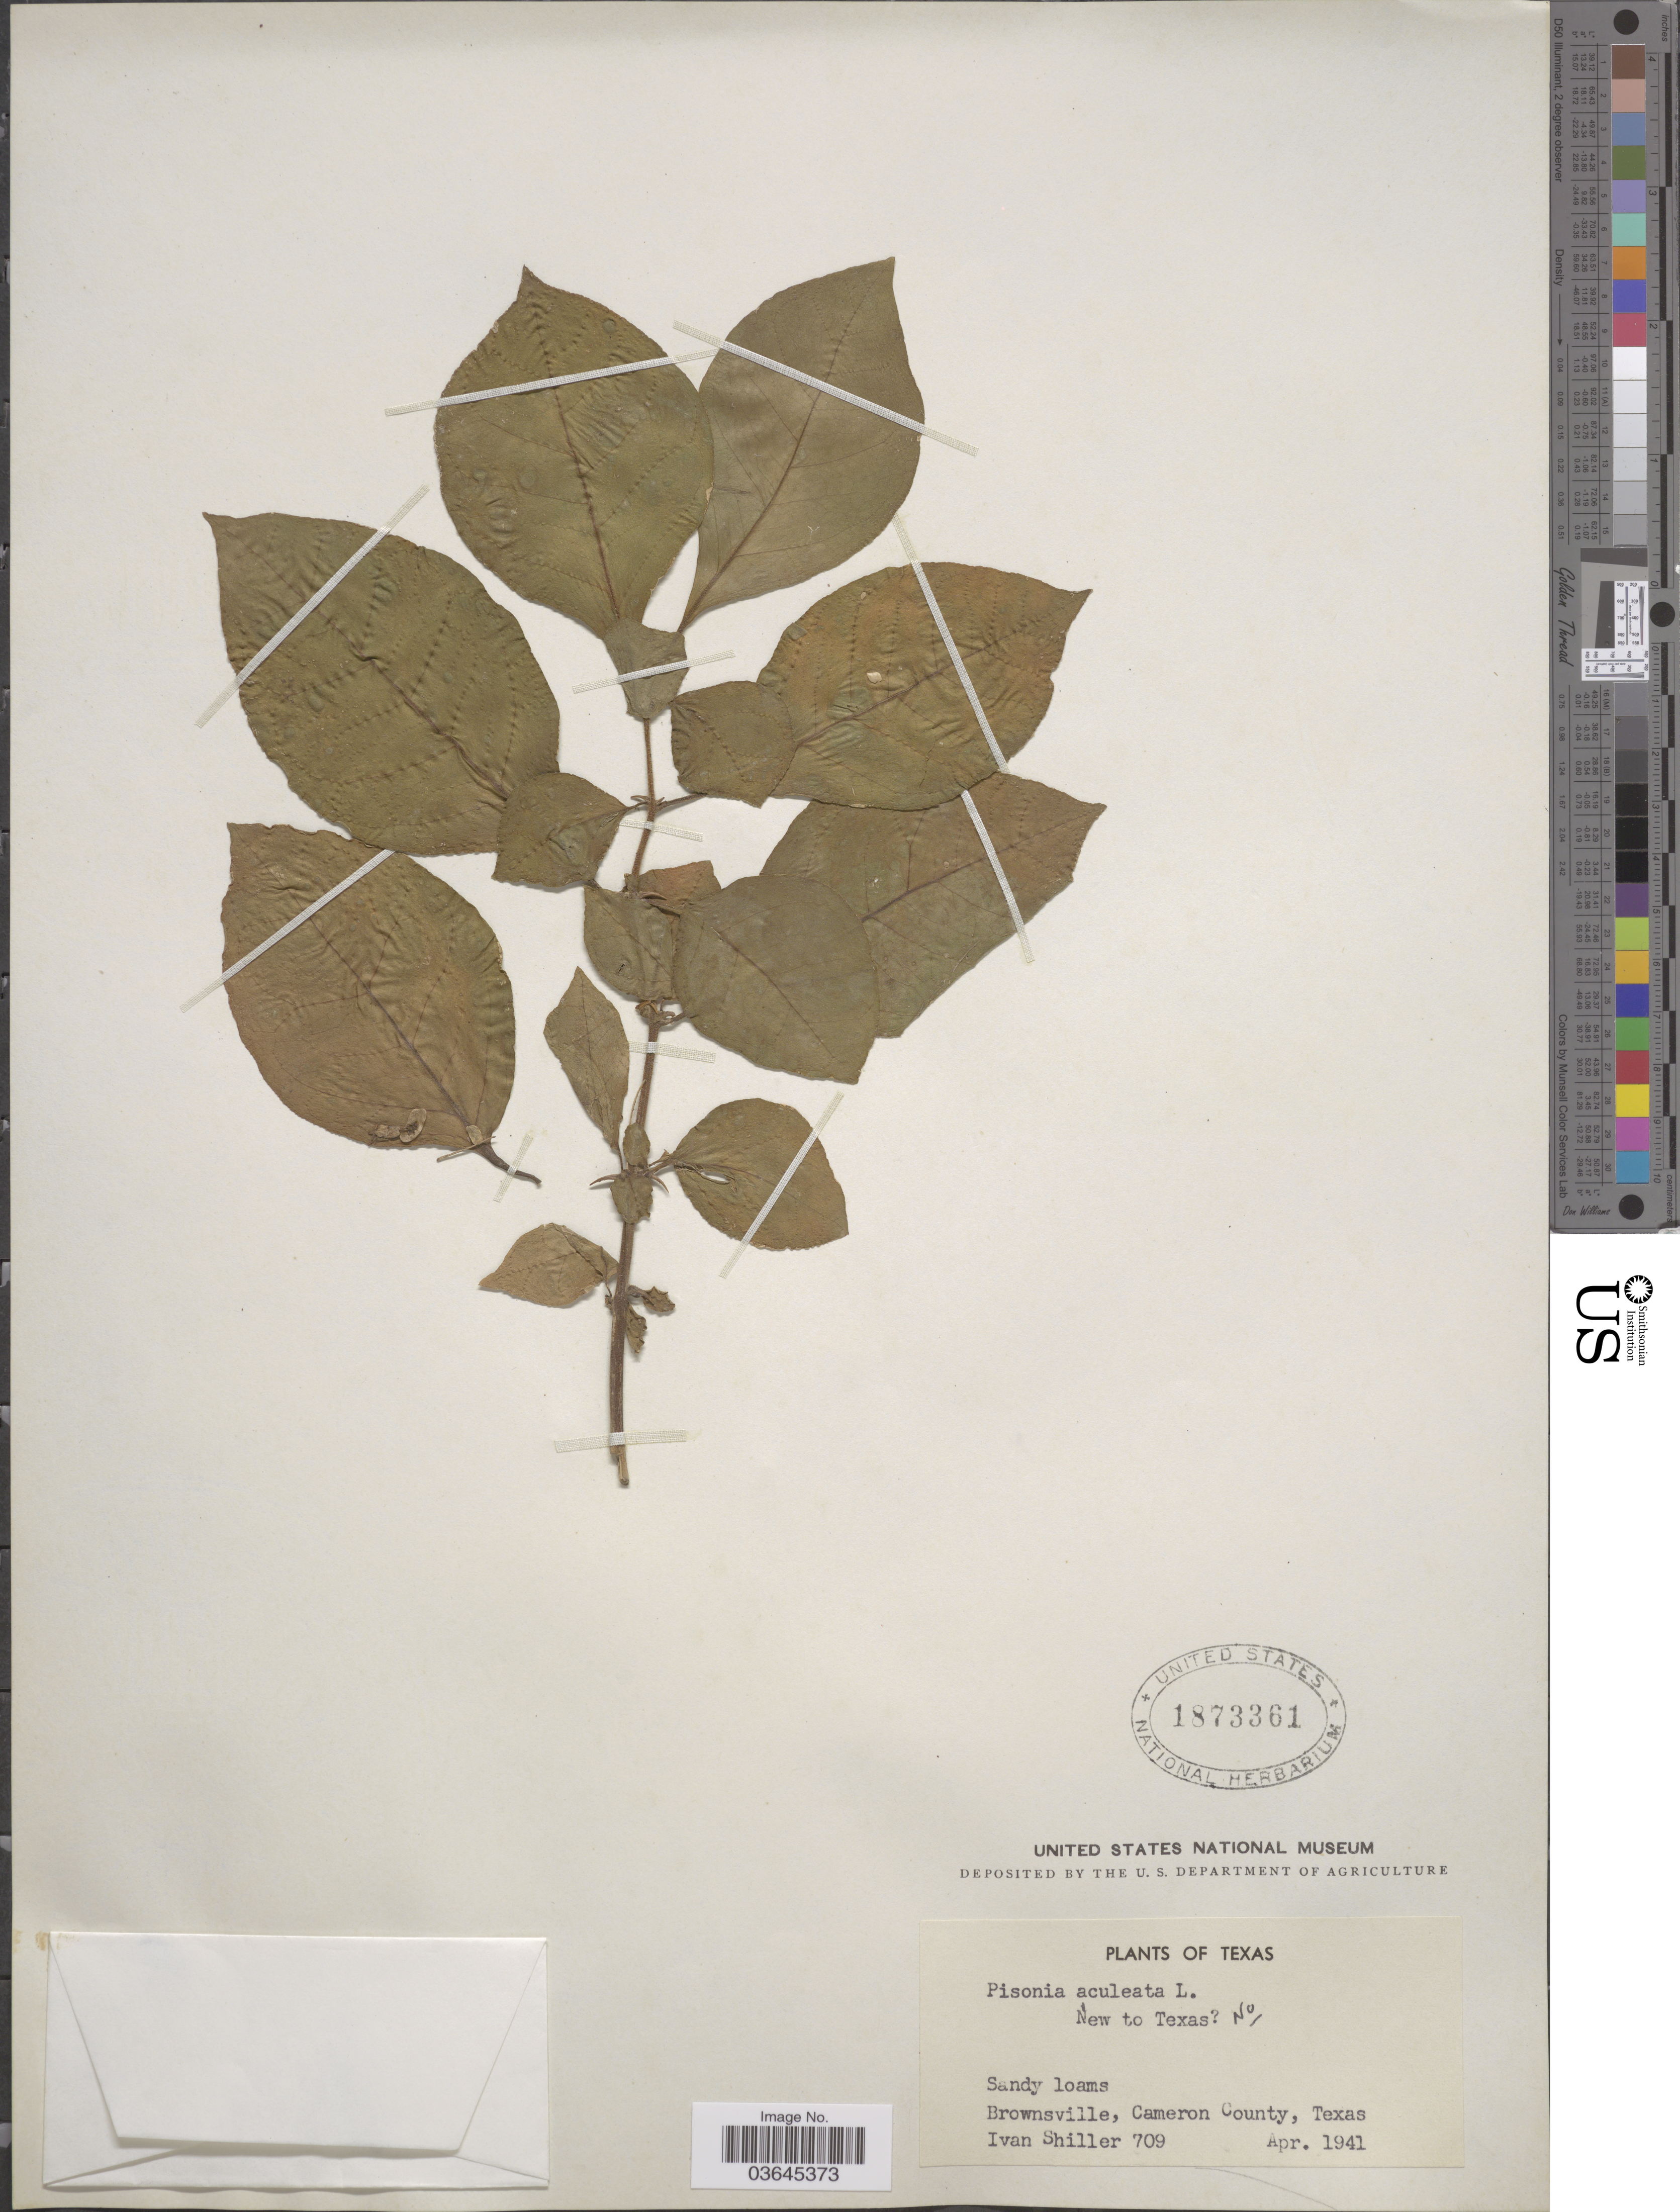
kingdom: Plantae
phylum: Tracheophyta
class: Magnoliopsida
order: Caryophyllales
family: Nyctaginaceae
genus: Pisonia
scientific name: Pisonia aculeata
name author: L.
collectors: I. Shiller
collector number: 709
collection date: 1941-04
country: United States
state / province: Texas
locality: Brownsville, Cameron County.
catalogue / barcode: US 1873361